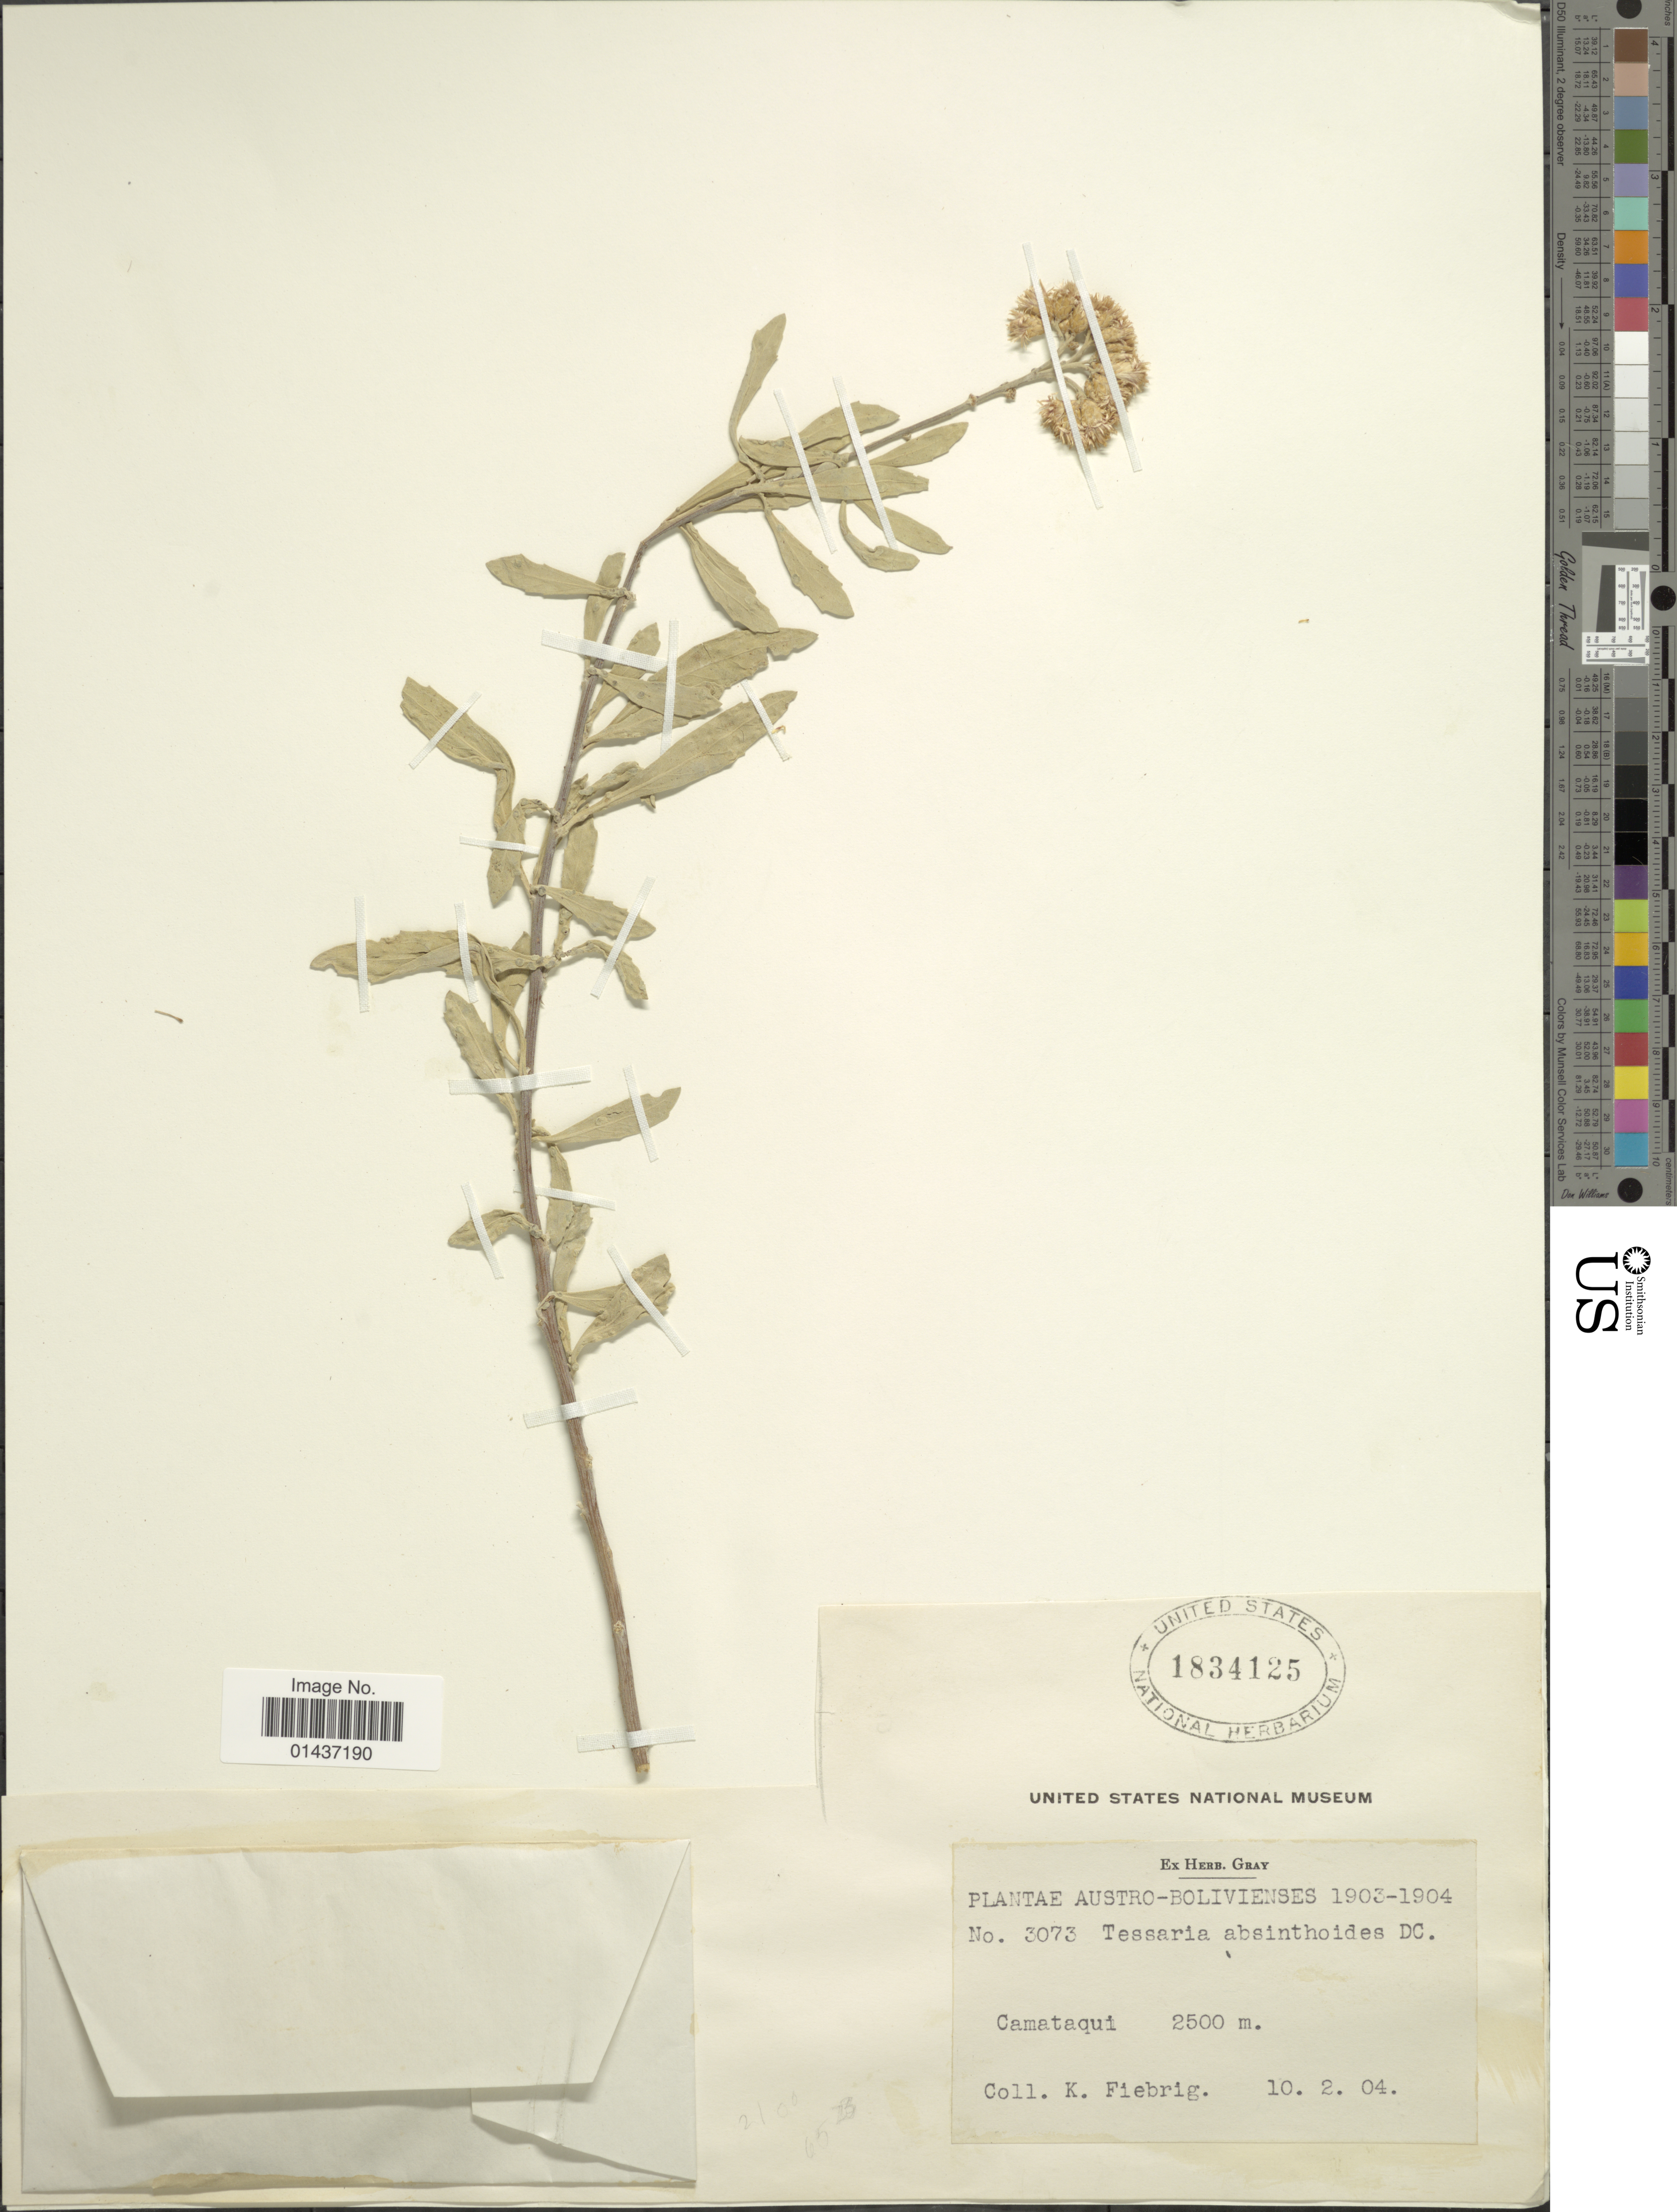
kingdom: Plantae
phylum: Tracheophyta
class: Magnoliopsida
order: Asterales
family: Asteraceae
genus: Tessaria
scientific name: Tessaria absinthioides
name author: (Hook. & Arn.) DC.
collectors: K. Fiebrig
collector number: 3073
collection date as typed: Transcribed d/m/y: 10/2/04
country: Bolivia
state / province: Chuquisaca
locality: Austro-Boliviensis, Canataqui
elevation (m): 2500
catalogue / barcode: US 1834125